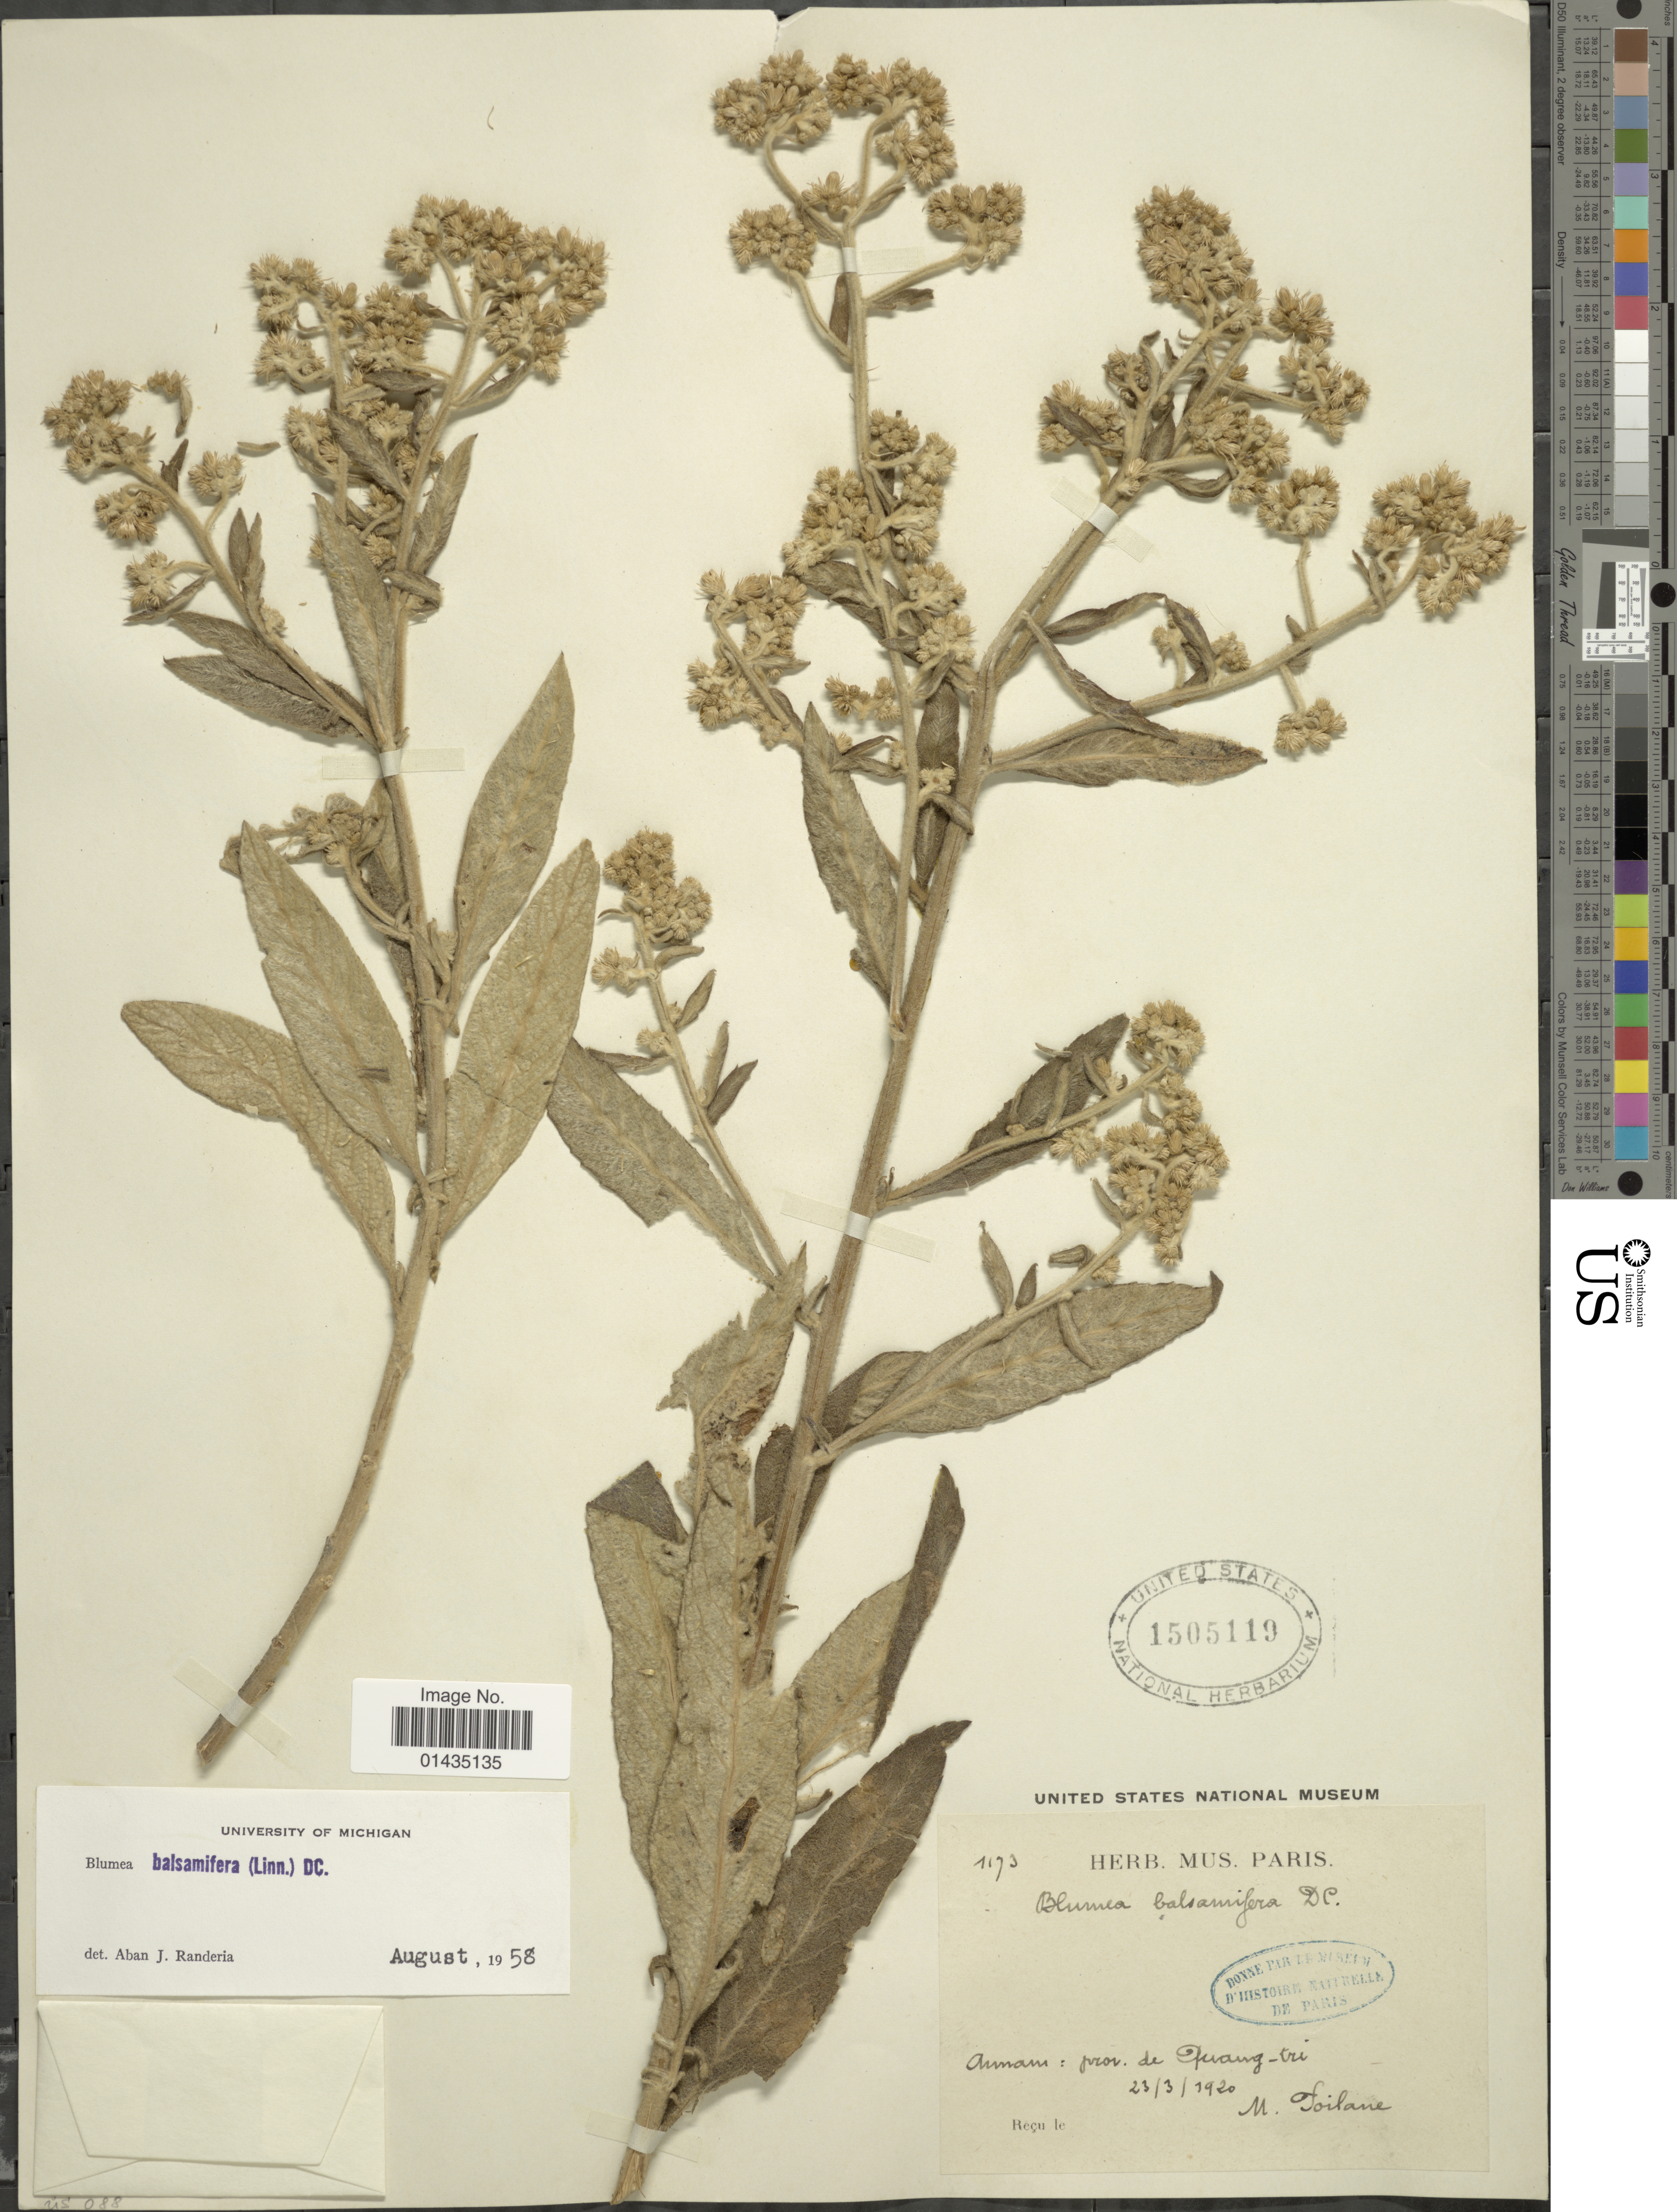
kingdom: Plantae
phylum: Tracheophyta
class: Magnoliopsida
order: Asterales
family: Asteraceae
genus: Blumea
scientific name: Blumea balsamifera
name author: (L.) DC.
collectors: M. Soilane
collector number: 1193*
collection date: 1920-03-23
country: Vietnam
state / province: Quang Tri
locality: Annam [interpreted], prov. de Guang-tri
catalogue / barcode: US 1505119